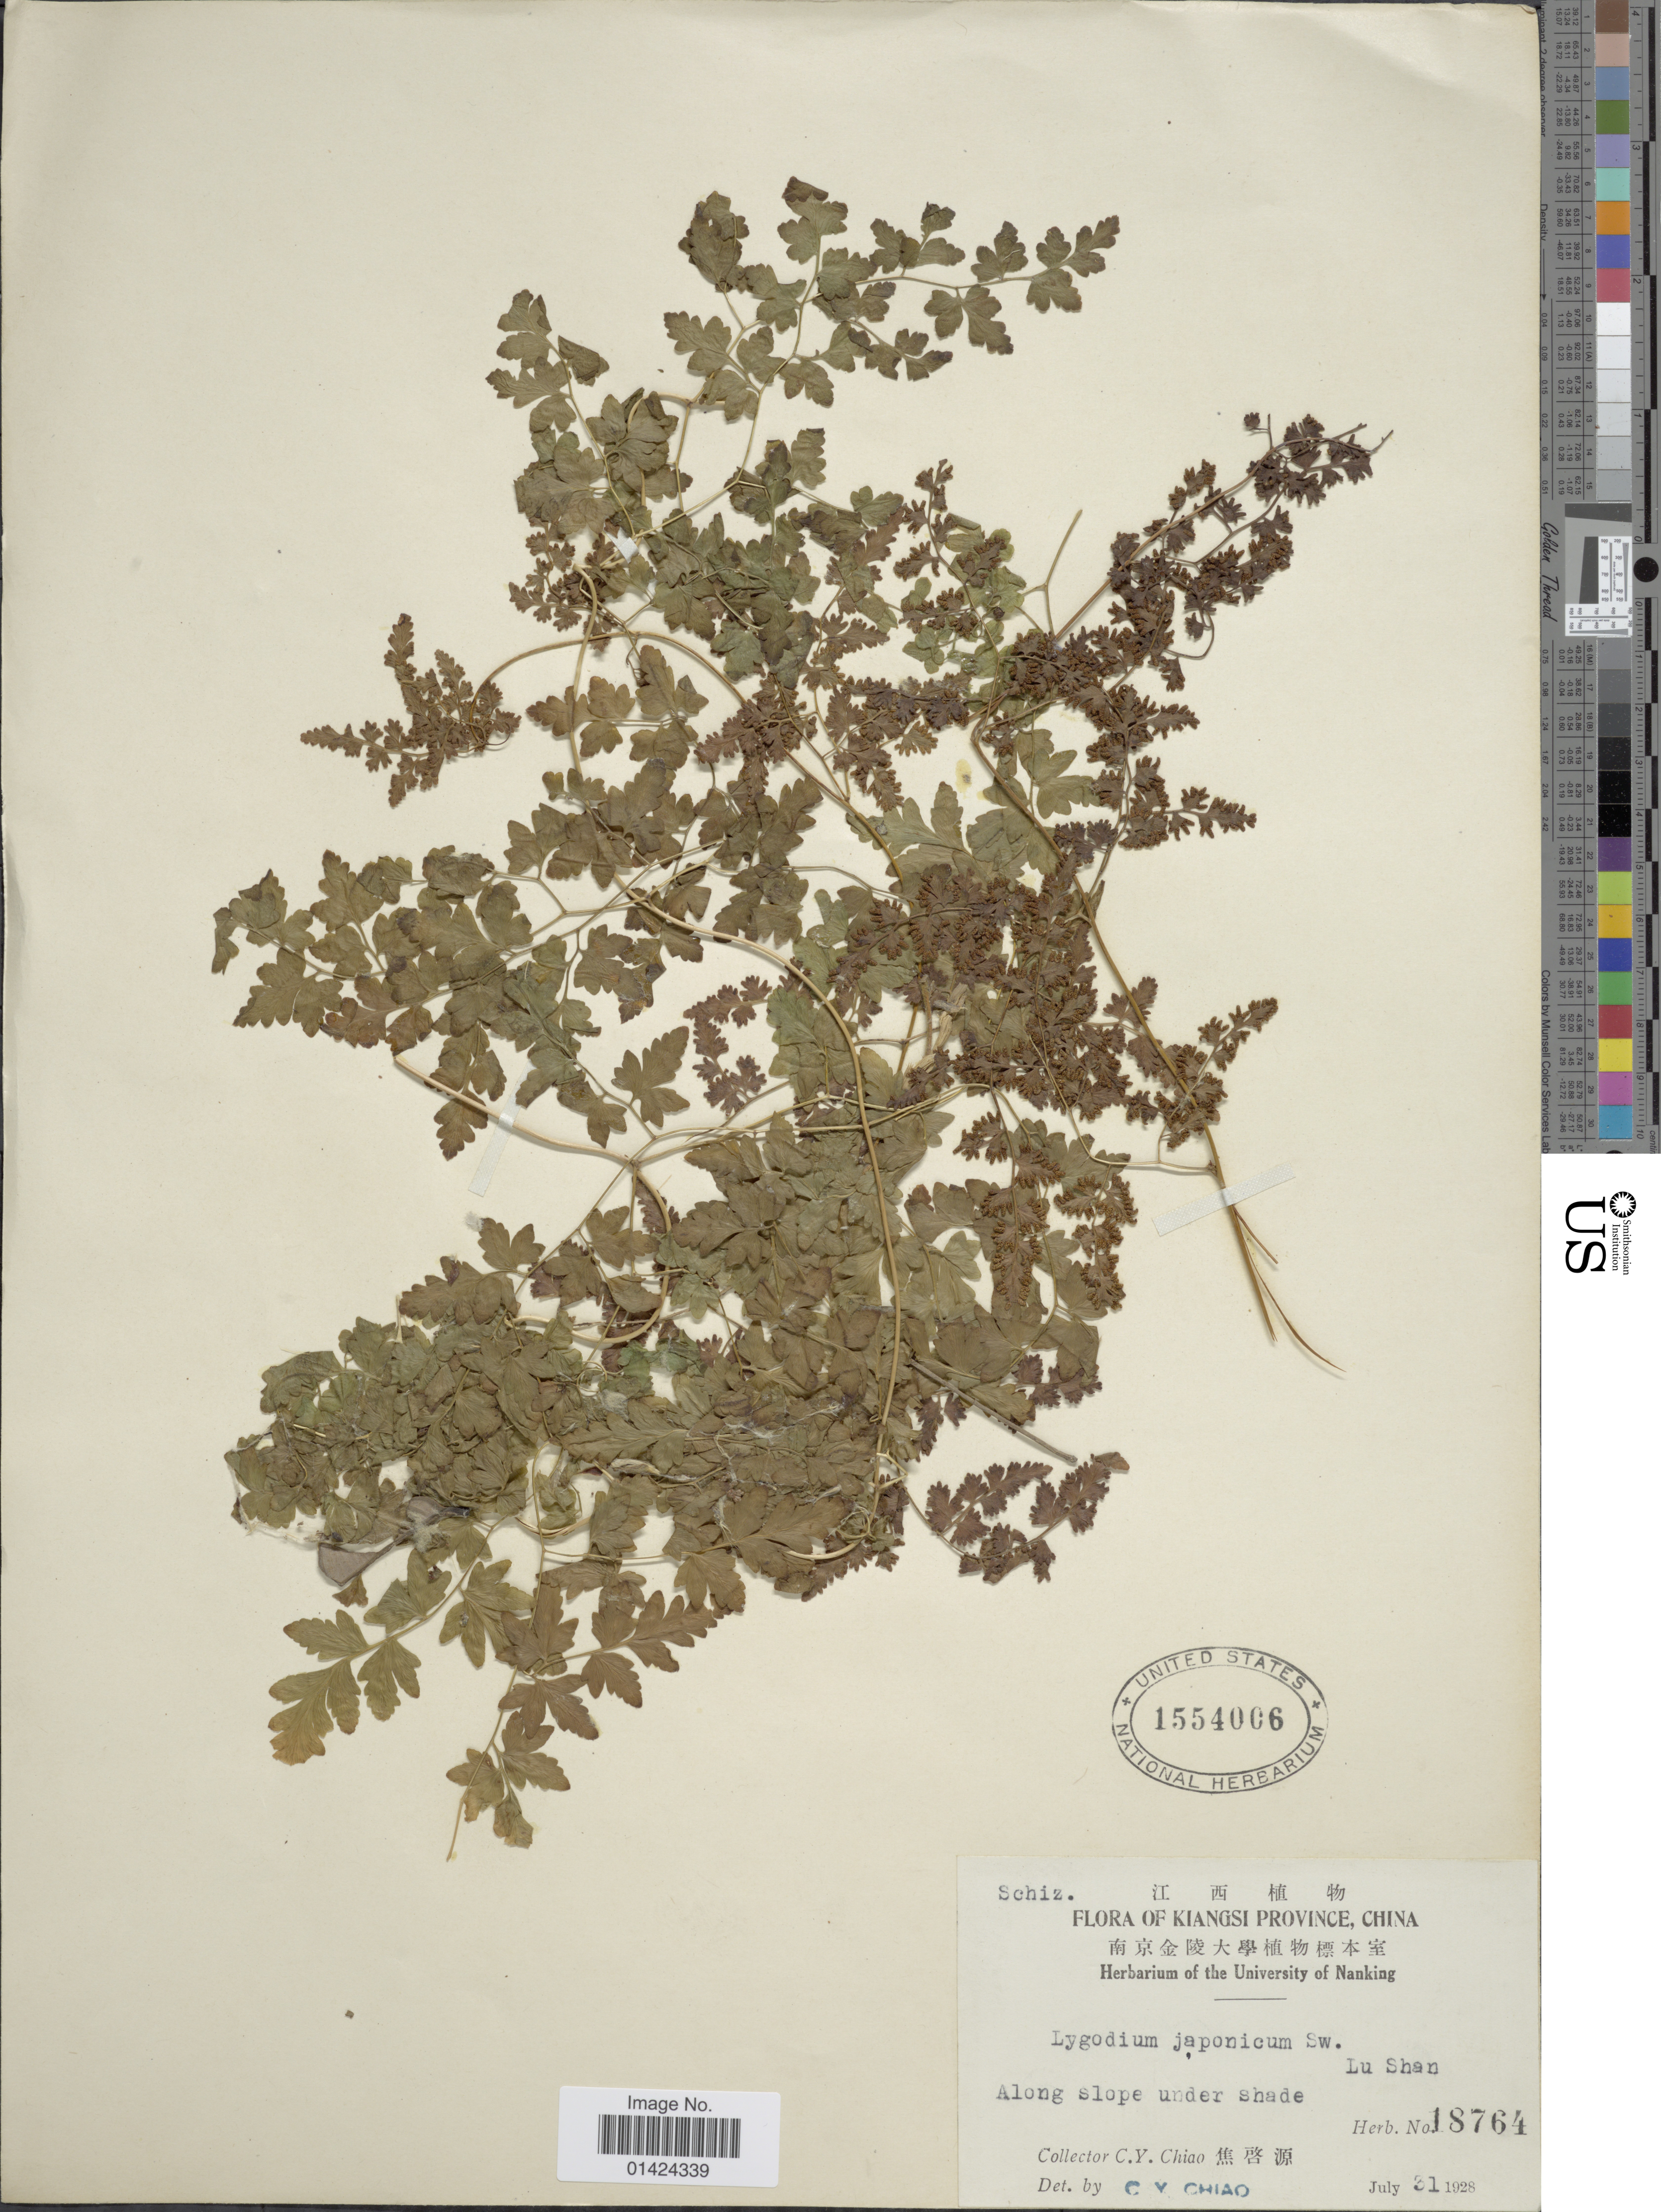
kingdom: Plantae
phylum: Tracheophyta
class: Polypodiopsida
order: Schizaeales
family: Lygodiaceae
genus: Lygodium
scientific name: Lygodium japonicum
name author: (Thunb.) Sw.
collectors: C. Y. Chiao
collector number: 18764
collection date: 1928-07-31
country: China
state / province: Jiangxi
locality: Kinagsi Province. Along slope under shade. Lu Shan.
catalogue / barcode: US 1554006